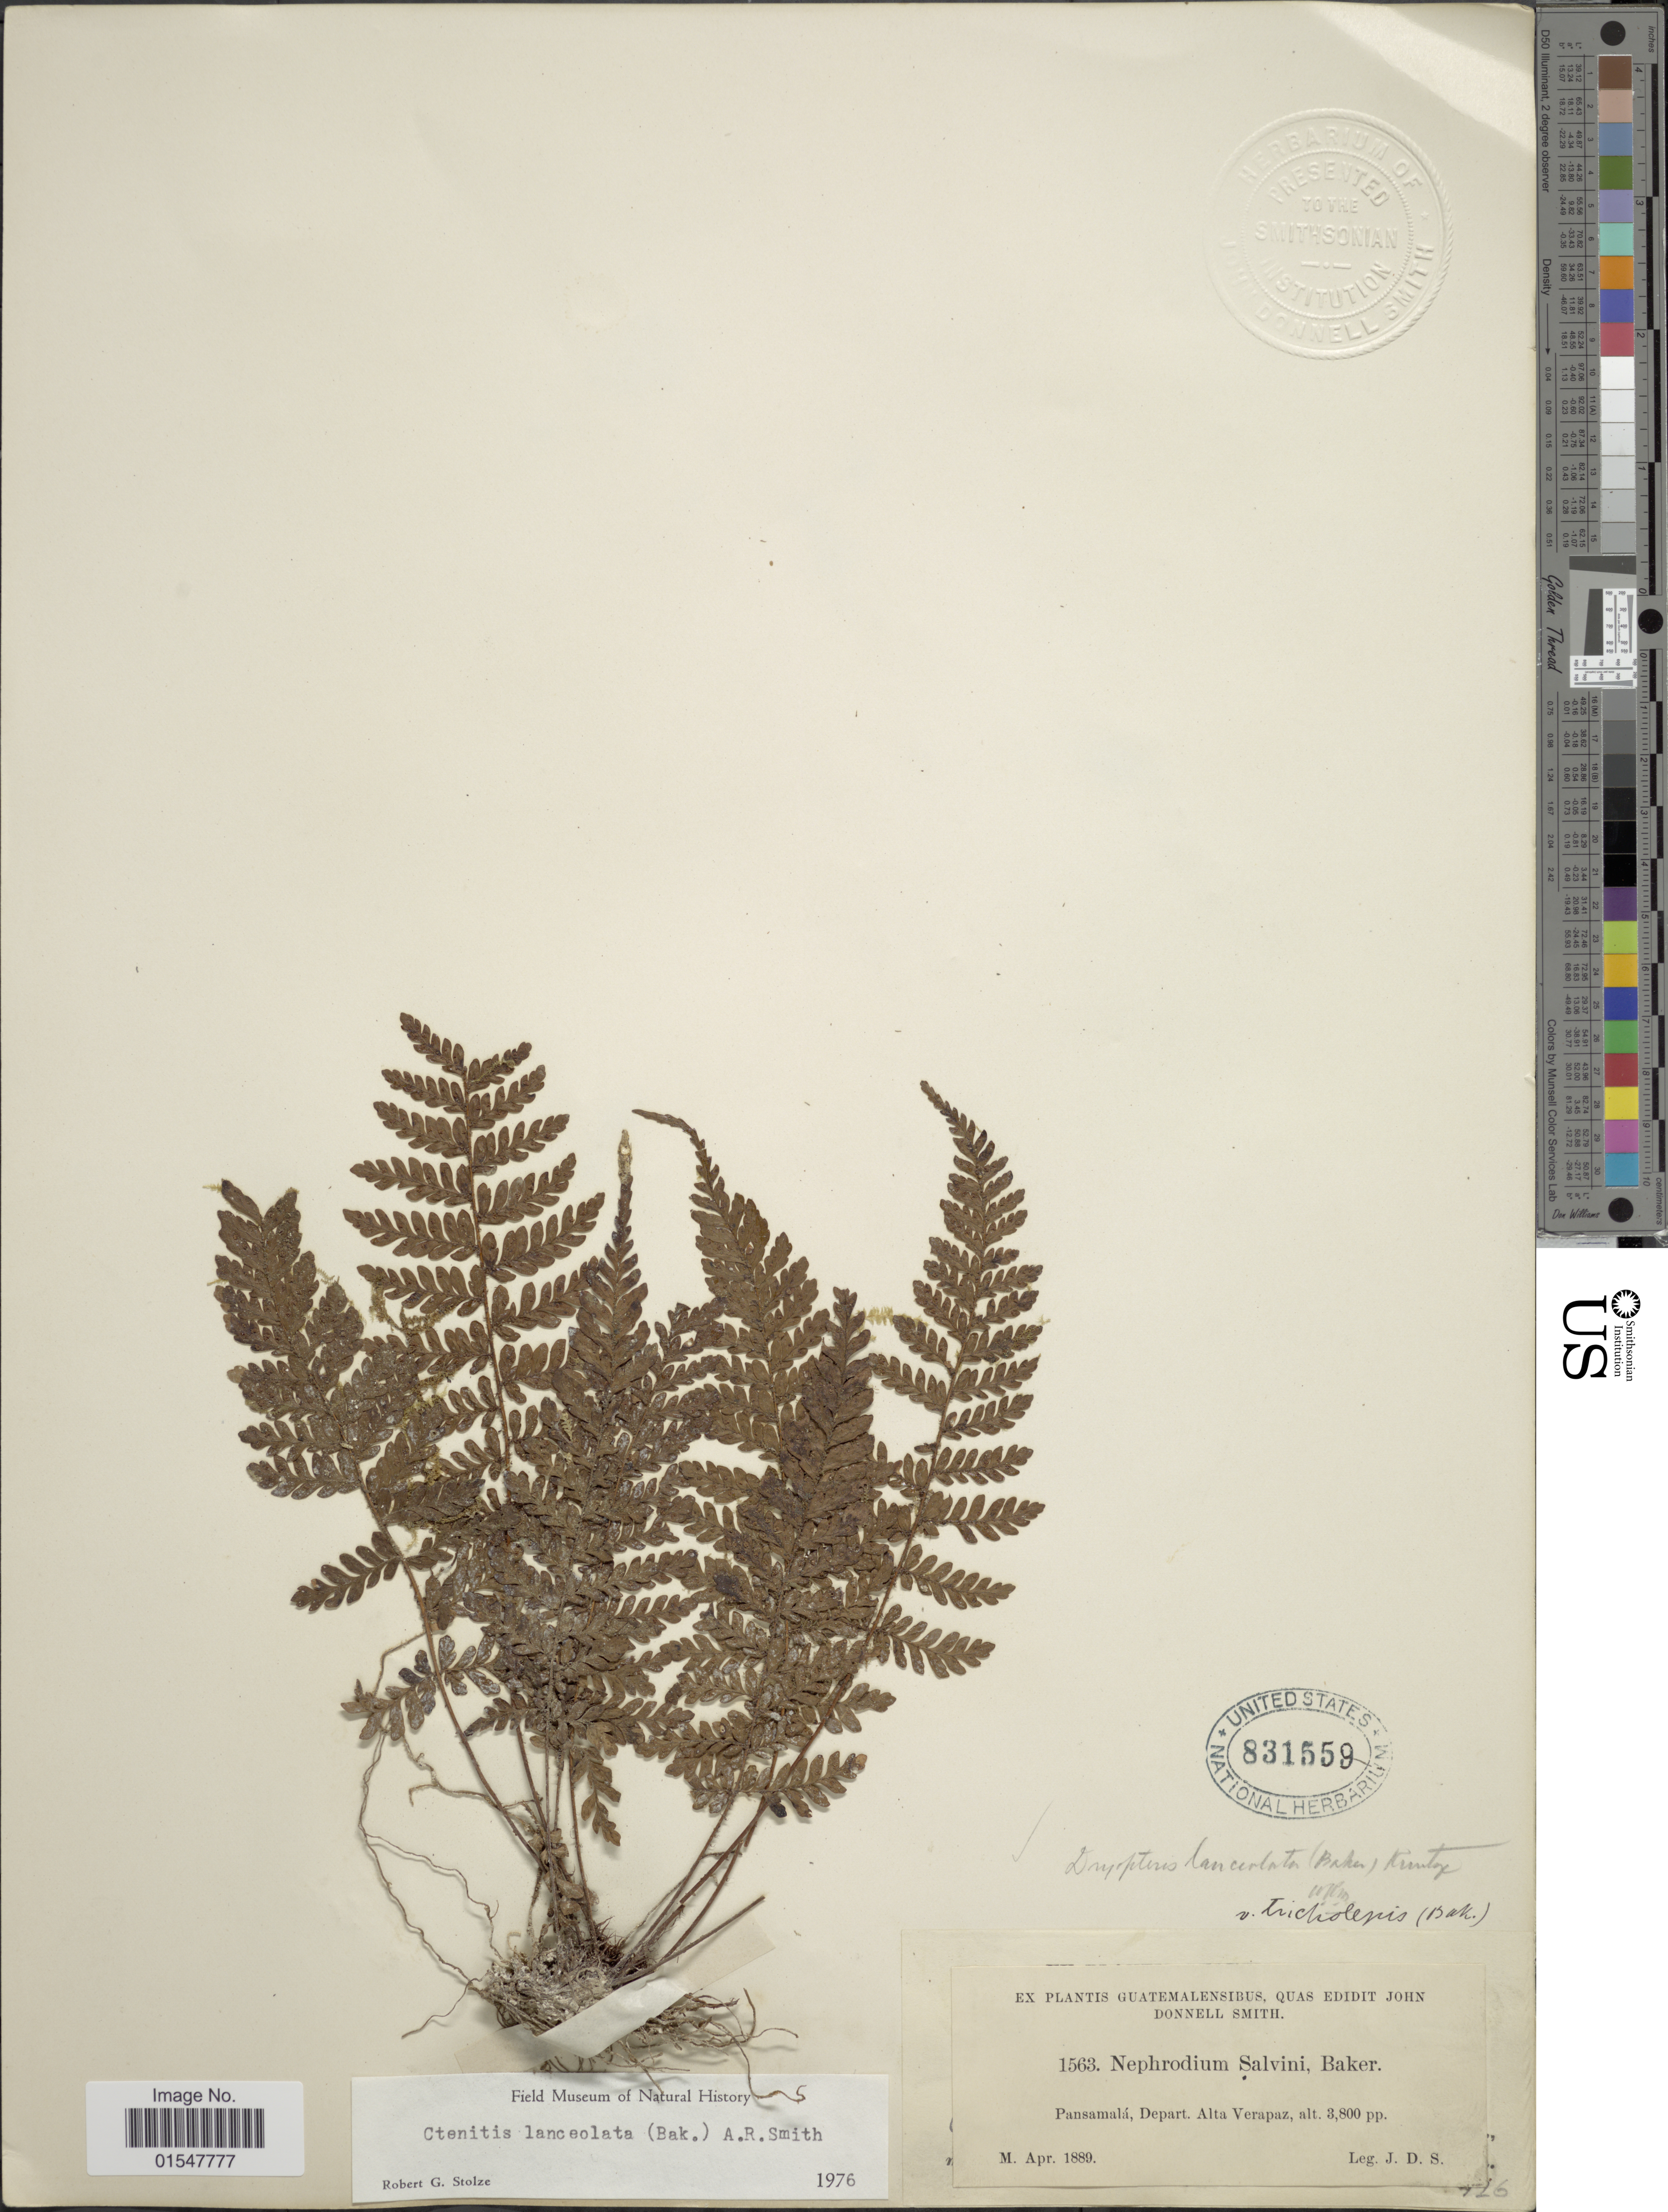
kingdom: Plantae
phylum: Tracheophyta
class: Polypodiopsida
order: Polypodiales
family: Dryopteridaceae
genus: Ctenitis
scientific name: Ctenitis lanceolata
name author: (Baker) A.R. Sm.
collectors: J. Donnell Smith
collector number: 1563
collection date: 1889-04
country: Guatemala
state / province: Alta Verapaz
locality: Pansamalá, Depart. Alta Verapaz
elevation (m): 1158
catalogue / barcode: US 831559